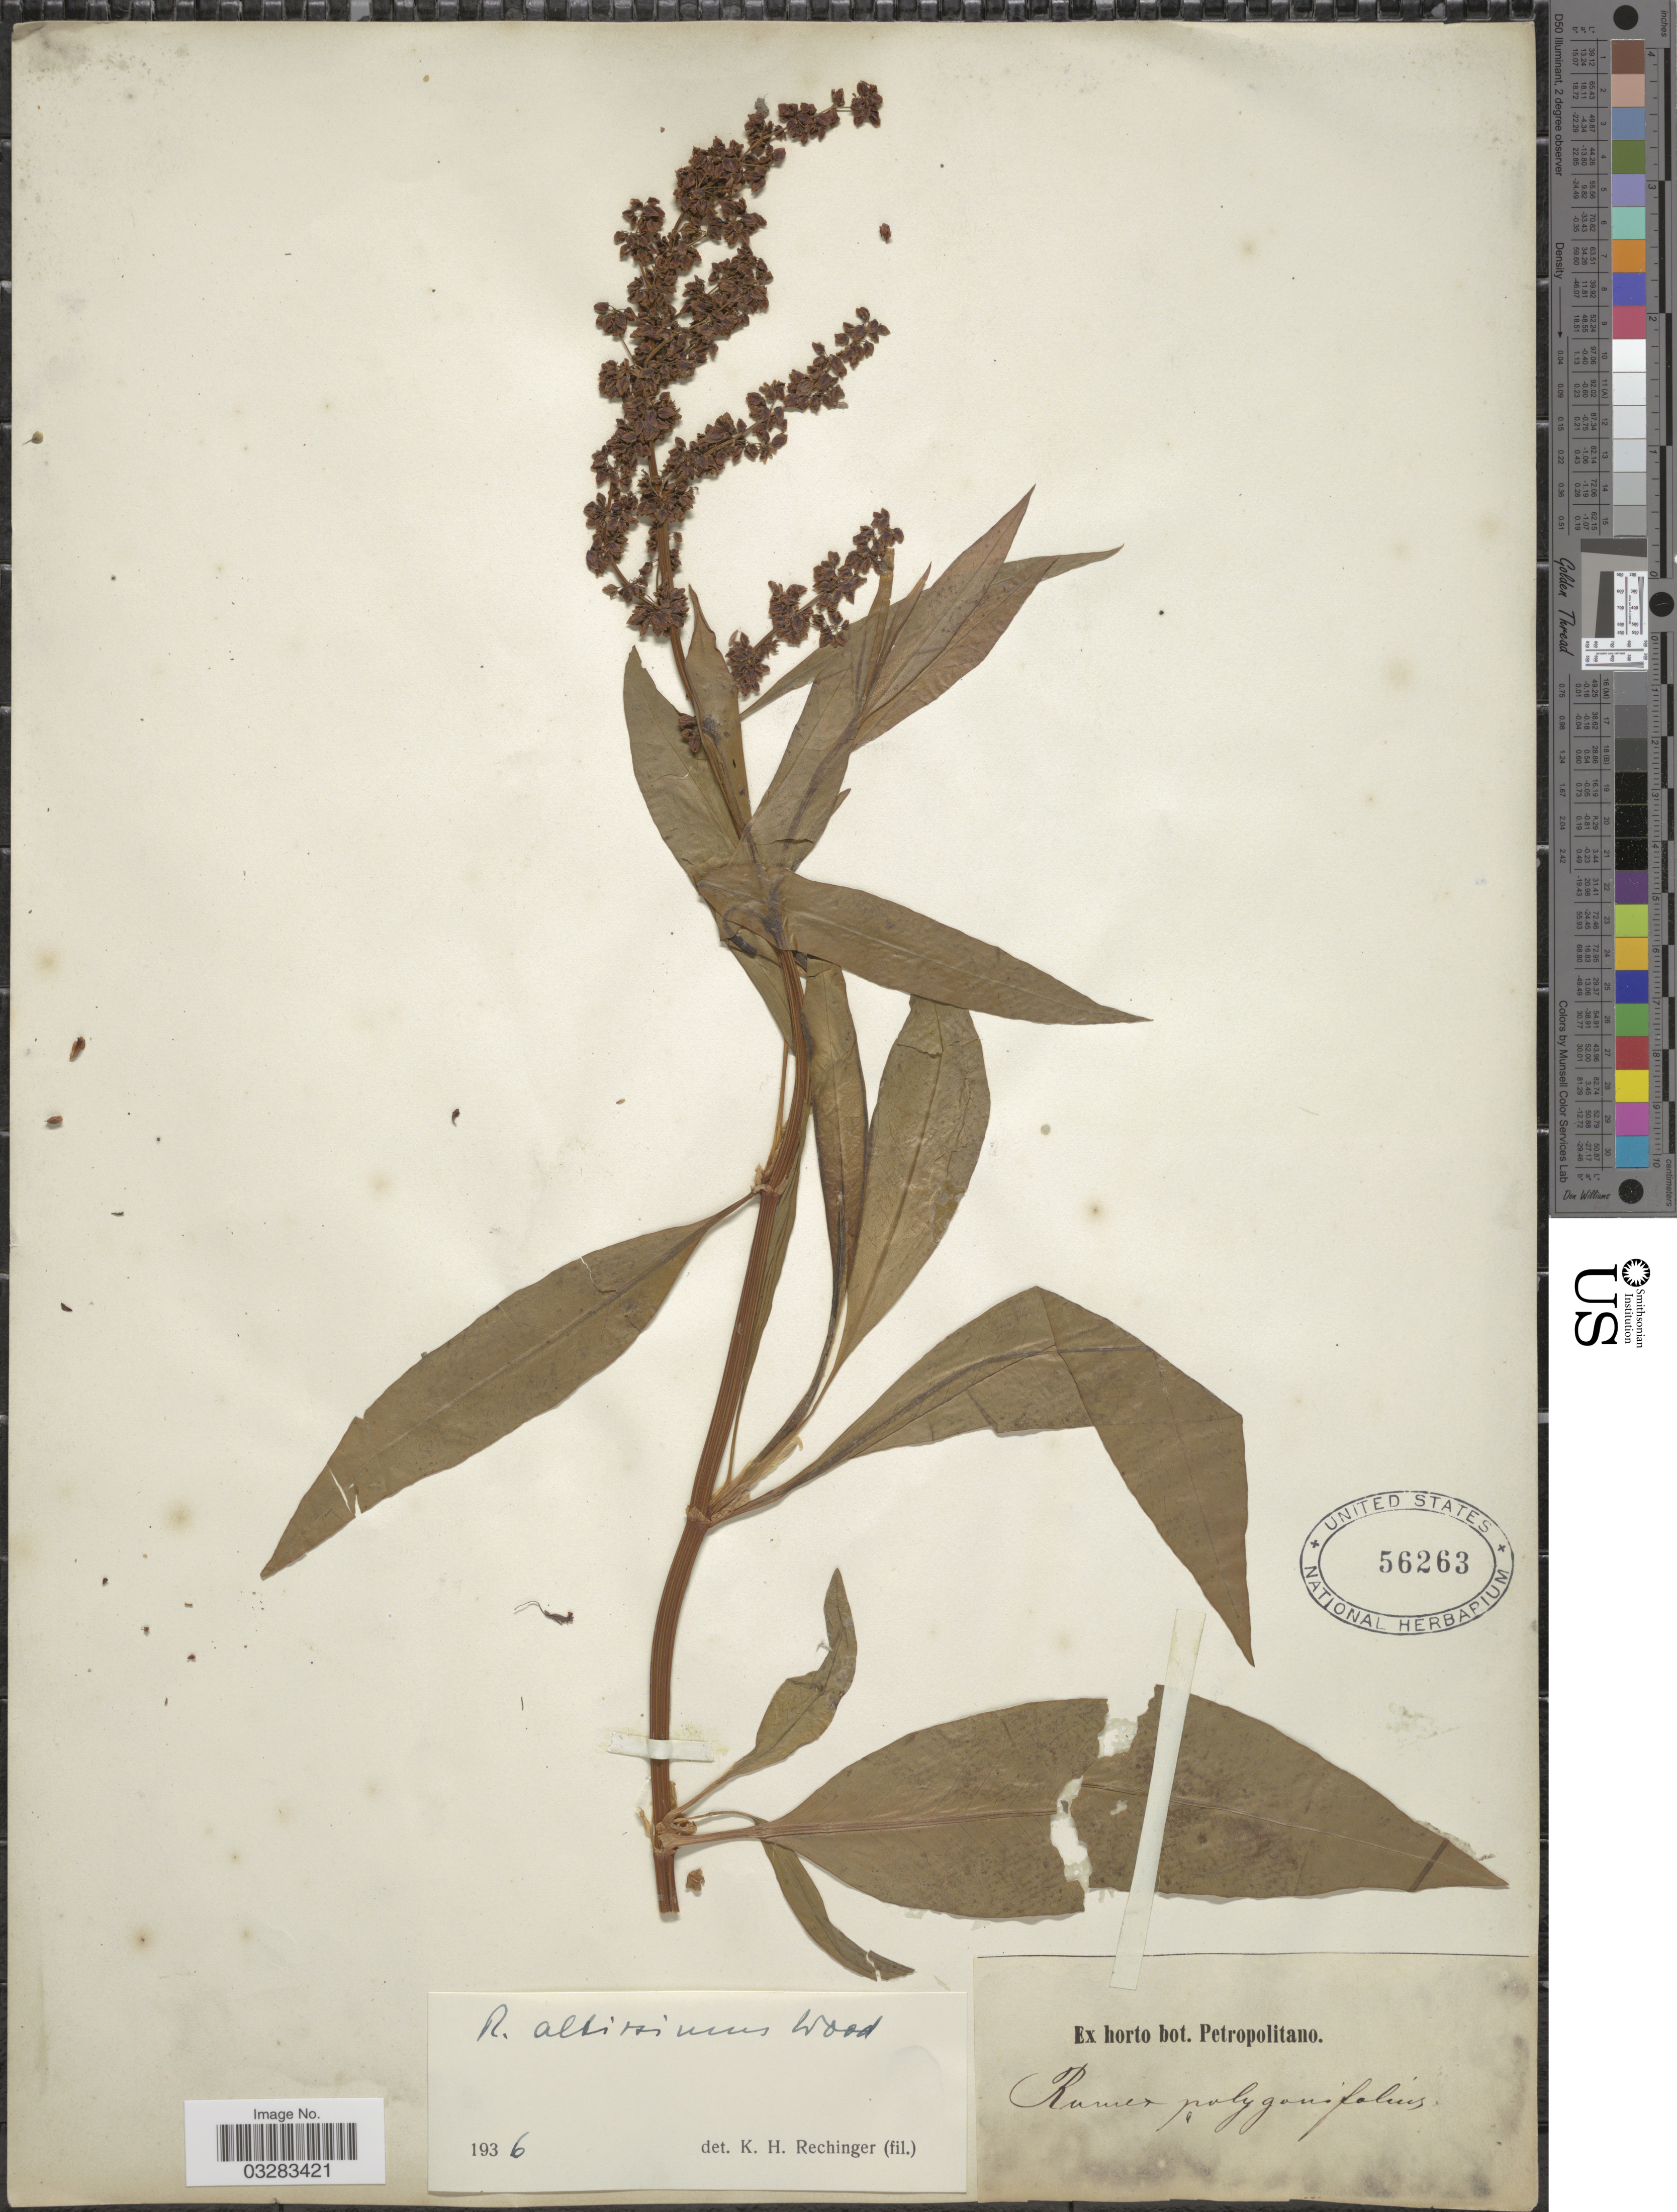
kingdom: Plantae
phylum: Tracheophyta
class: Magnoliopsida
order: Caryophyllales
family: Polygonaceae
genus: Rumex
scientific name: Rumex altissimus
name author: Alph. Wood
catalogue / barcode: US 56263